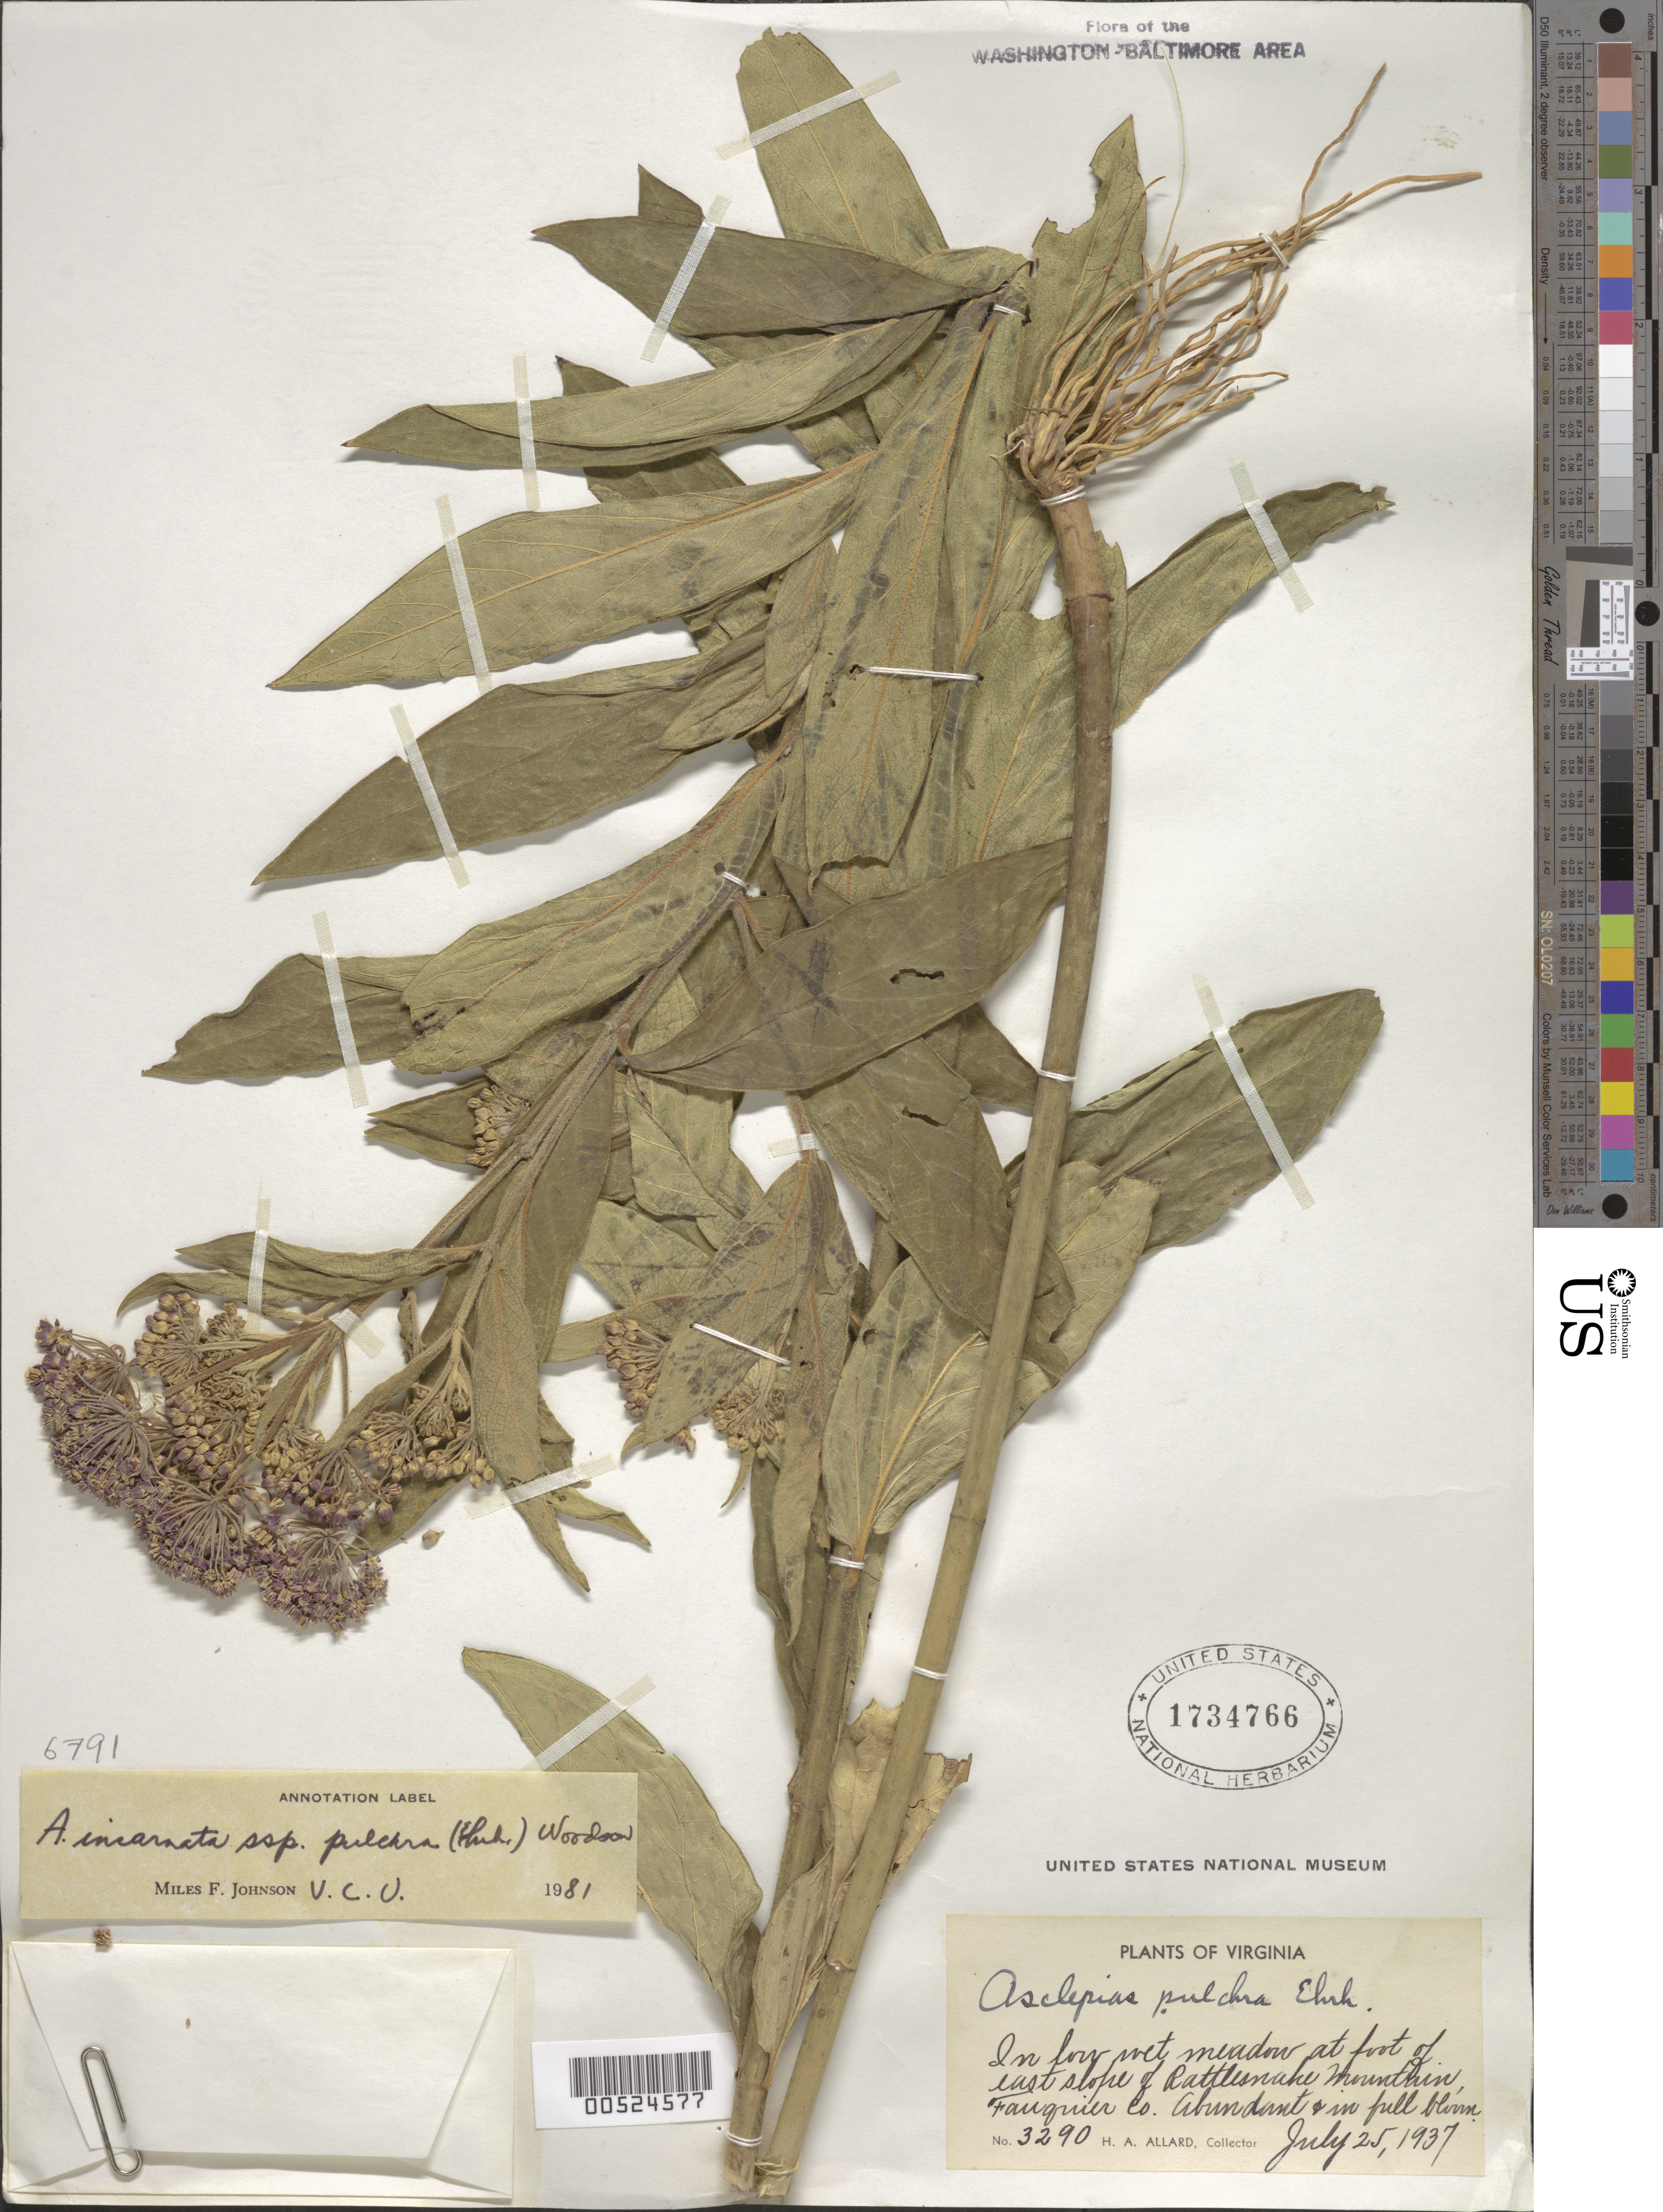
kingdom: Plantae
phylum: Tracheophyta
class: Magnoliopsida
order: Gentianales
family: Apocynaceae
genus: Asclepias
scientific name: Asclepias incarnata subsp. pulchra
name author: (Ehrh. ex Willd.) Woodson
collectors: H. A. Allard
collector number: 3290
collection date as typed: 25 Jul 1937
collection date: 1937-07-25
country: United States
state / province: Virginia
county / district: Fauquier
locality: Rattlesnake Mountain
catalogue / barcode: US 1734766